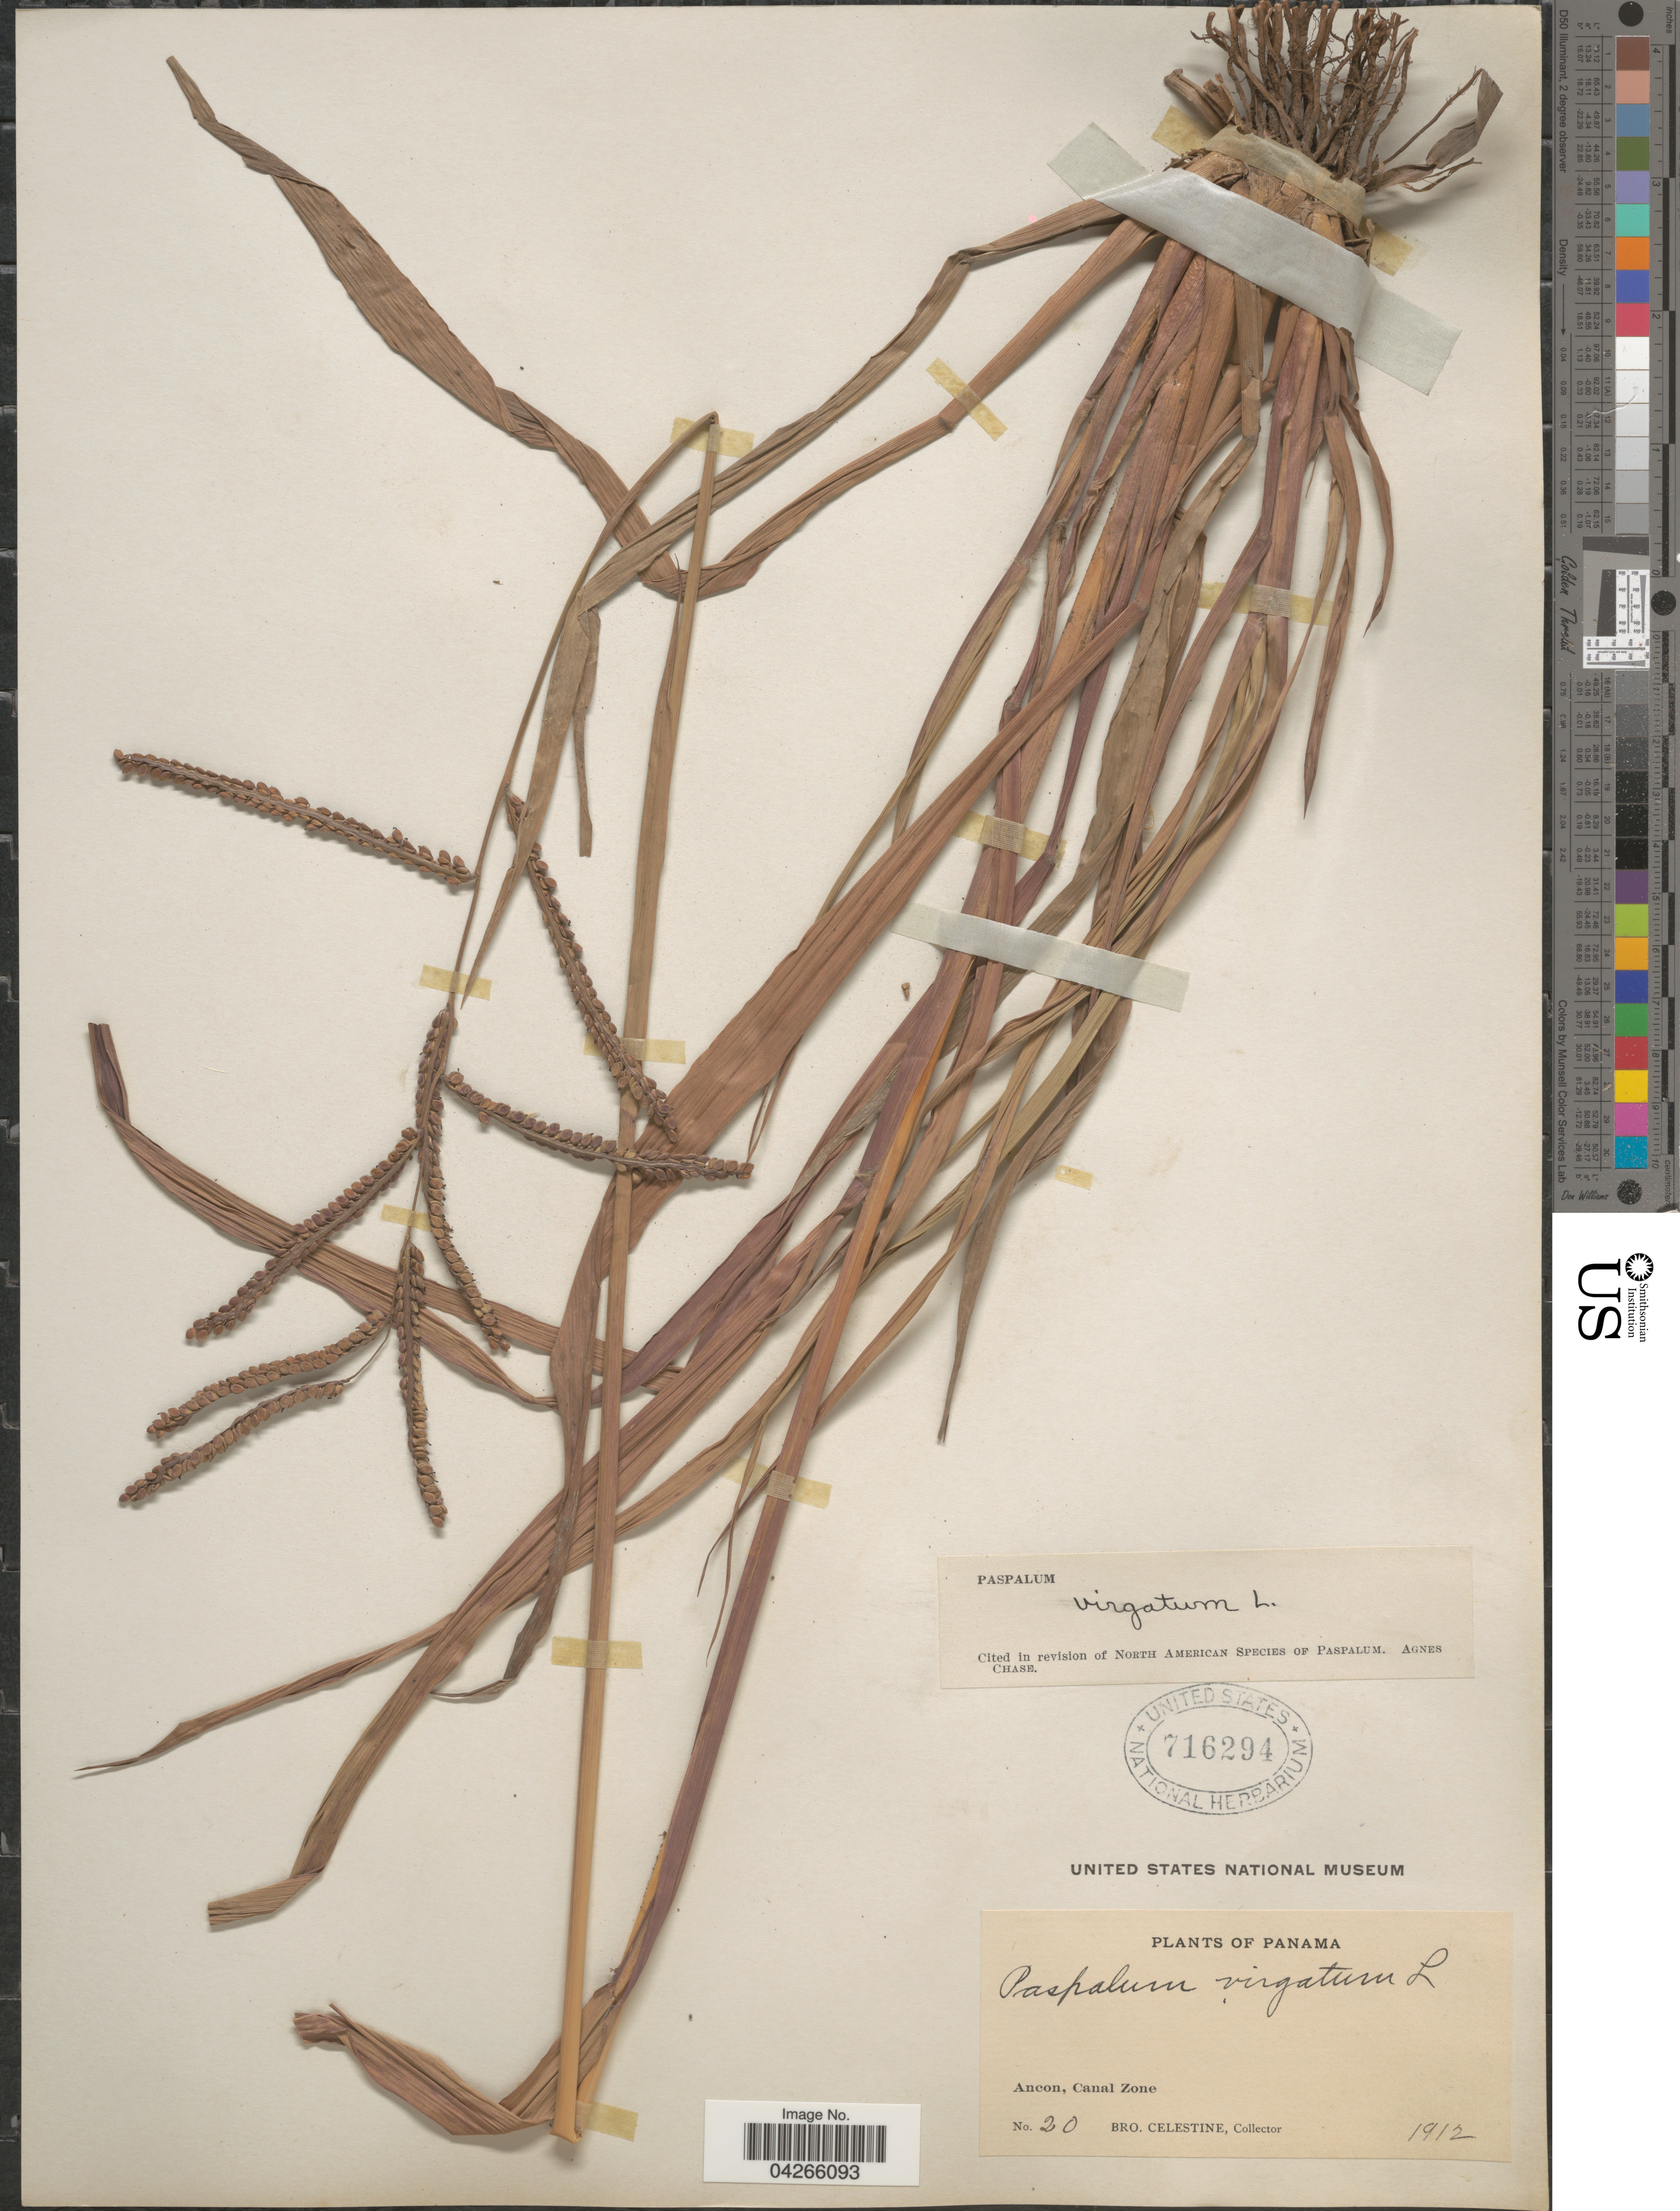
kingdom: Plantae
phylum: Tracheophyta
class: Liliopsida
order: Poales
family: Poaceae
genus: Paspalum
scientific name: Paspalum virgatum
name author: L.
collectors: B. Celestine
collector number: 20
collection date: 1912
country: Panama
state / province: Colón / Panamá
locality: Ancon, Canal Zone.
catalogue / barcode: US 716294